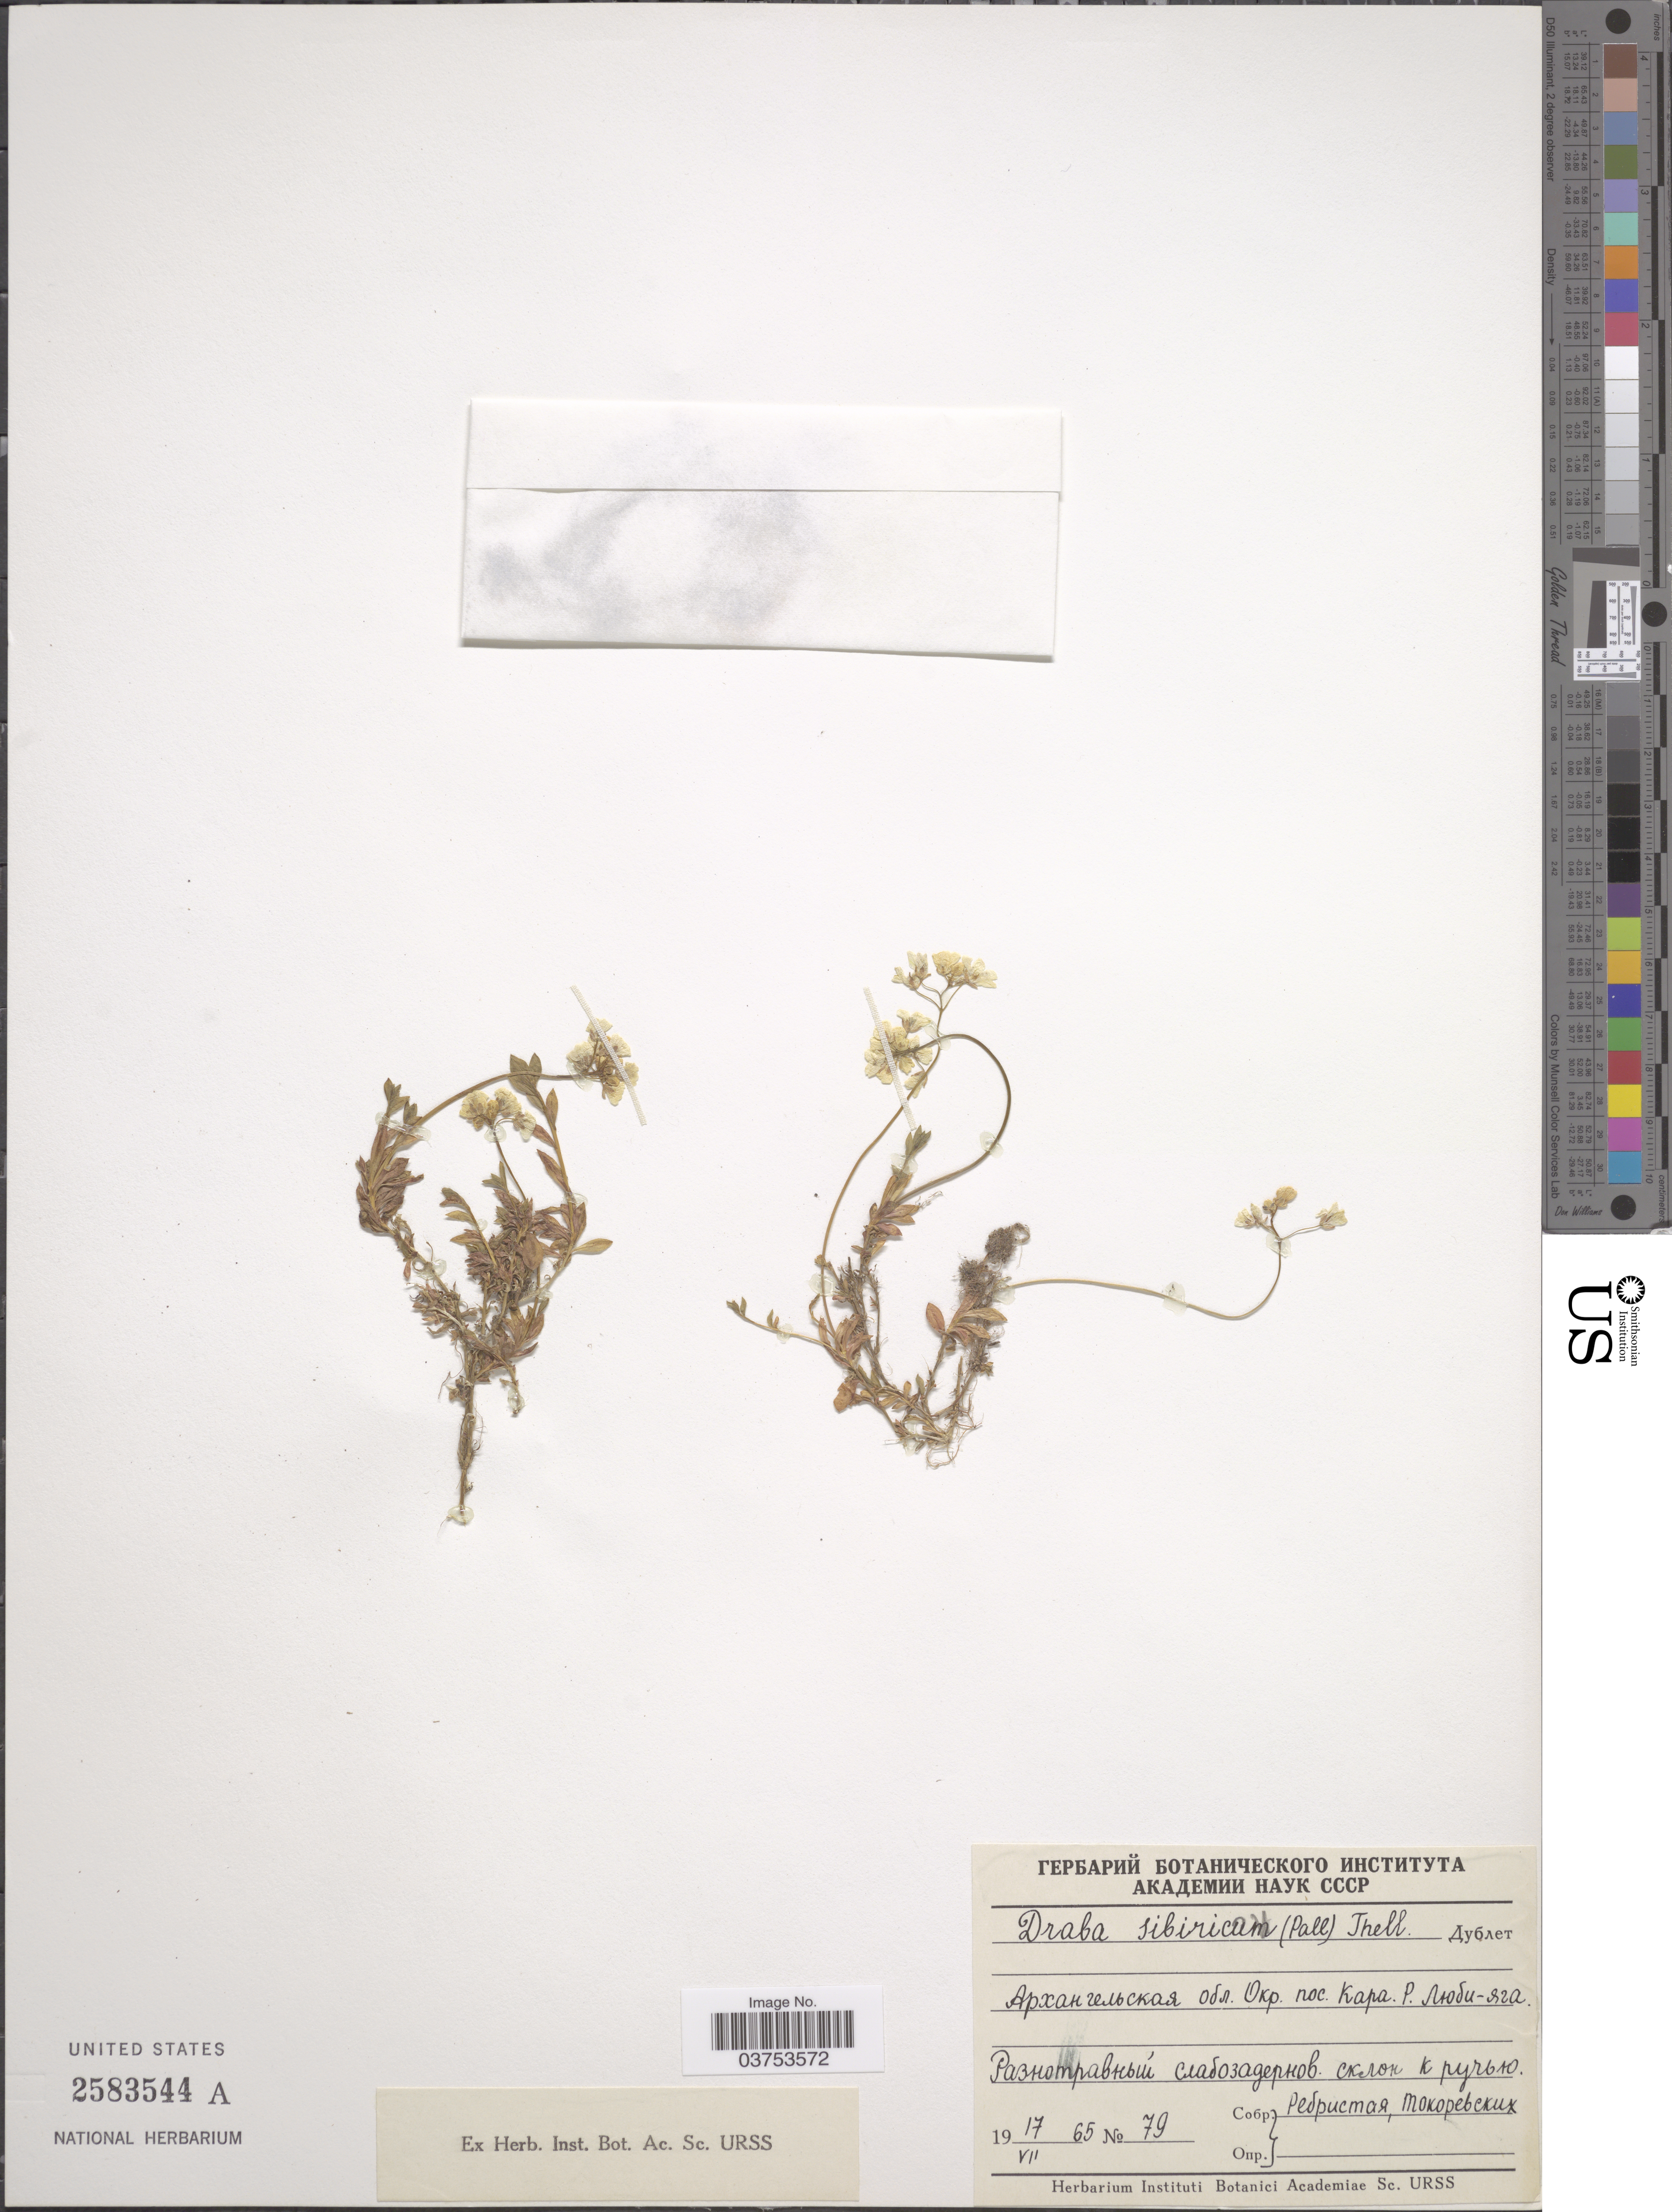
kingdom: Plantae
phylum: Tracheophyta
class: Magnoliopsida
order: Brassicales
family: Brassicaceae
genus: Draba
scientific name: Draba sibirica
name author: (Pall.) Thell.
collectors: Rebristaya & Tokarevskikh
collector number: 79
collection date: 1965-07-17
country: Russian Federation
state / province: Arkhangelsk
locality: vicinity of village Kara.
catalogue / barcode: US 2583544A